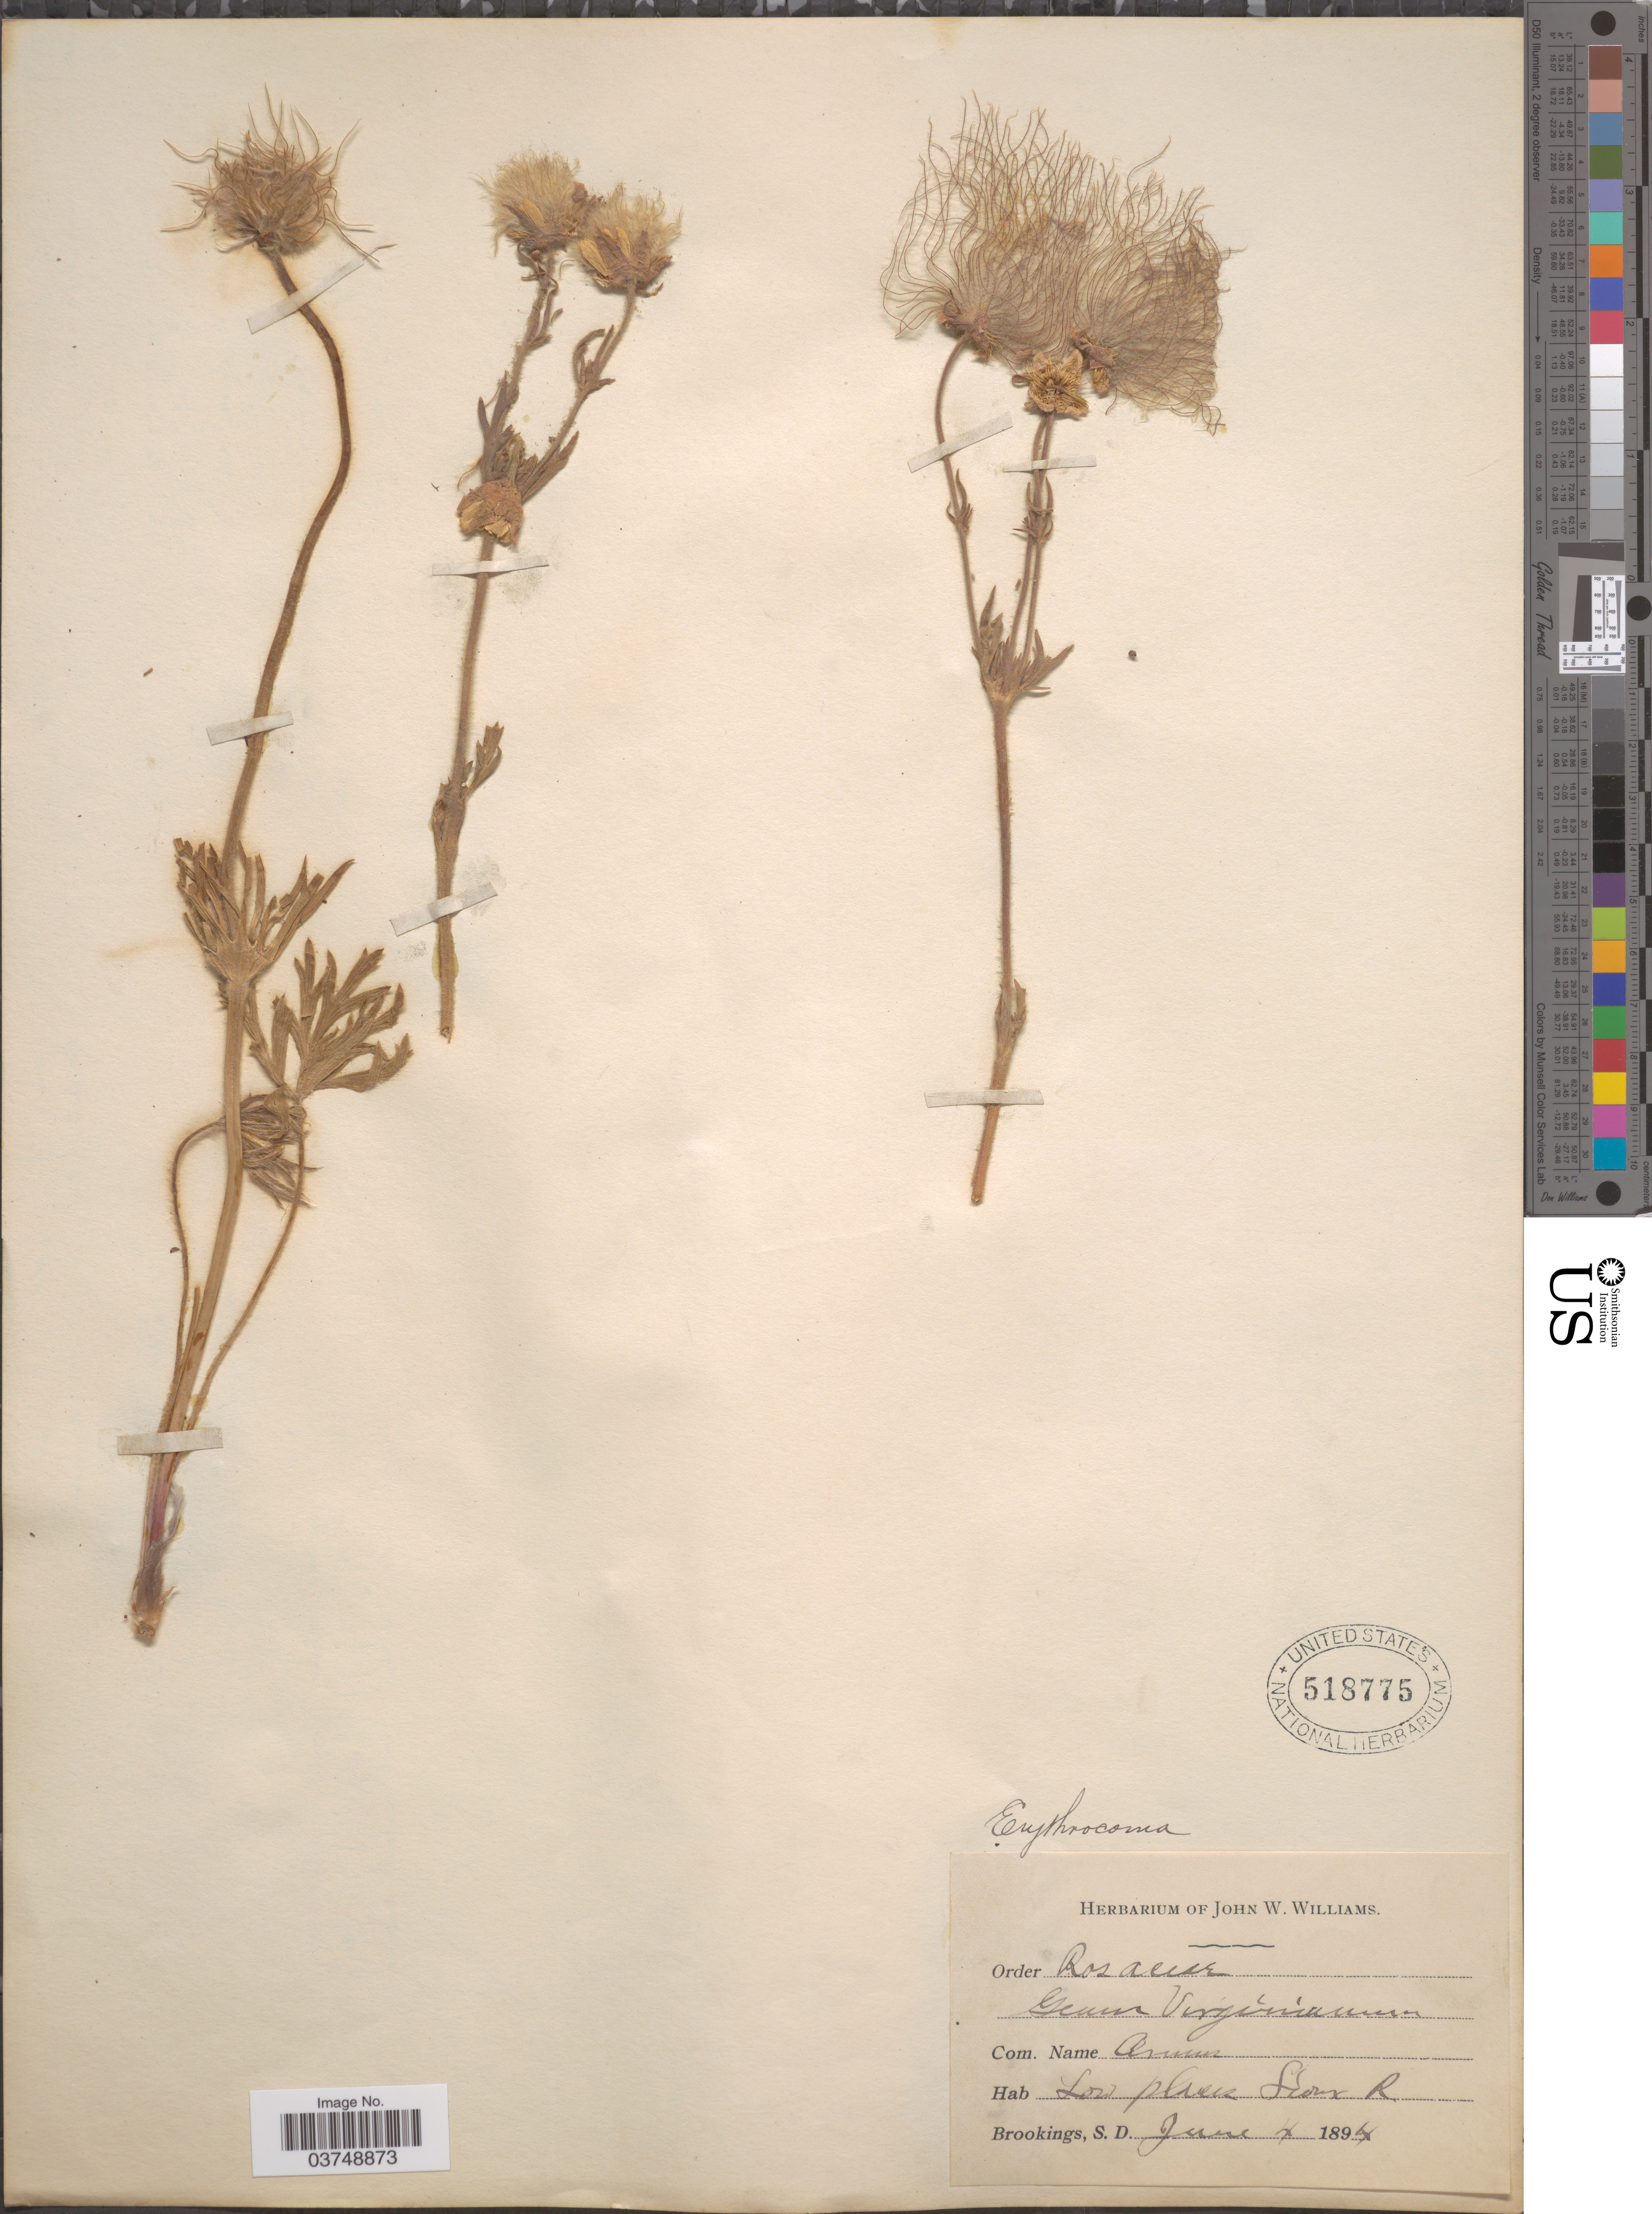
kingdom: Plantae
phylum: Tracheophyta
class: Magnoliopsida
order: Rosales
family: Rosaceae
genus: Geum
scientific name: Geum triflorum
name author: Pursh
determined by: Strong, Mark T., (BOT), Smithsonian Institution - National Museum of Natural History (UNITED STATES)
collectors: ex herb. of John W. Williams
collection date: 1894-06-04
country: United States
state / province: South Dakota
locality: Low places Sioux R. Brookings.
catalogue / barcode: US 518775